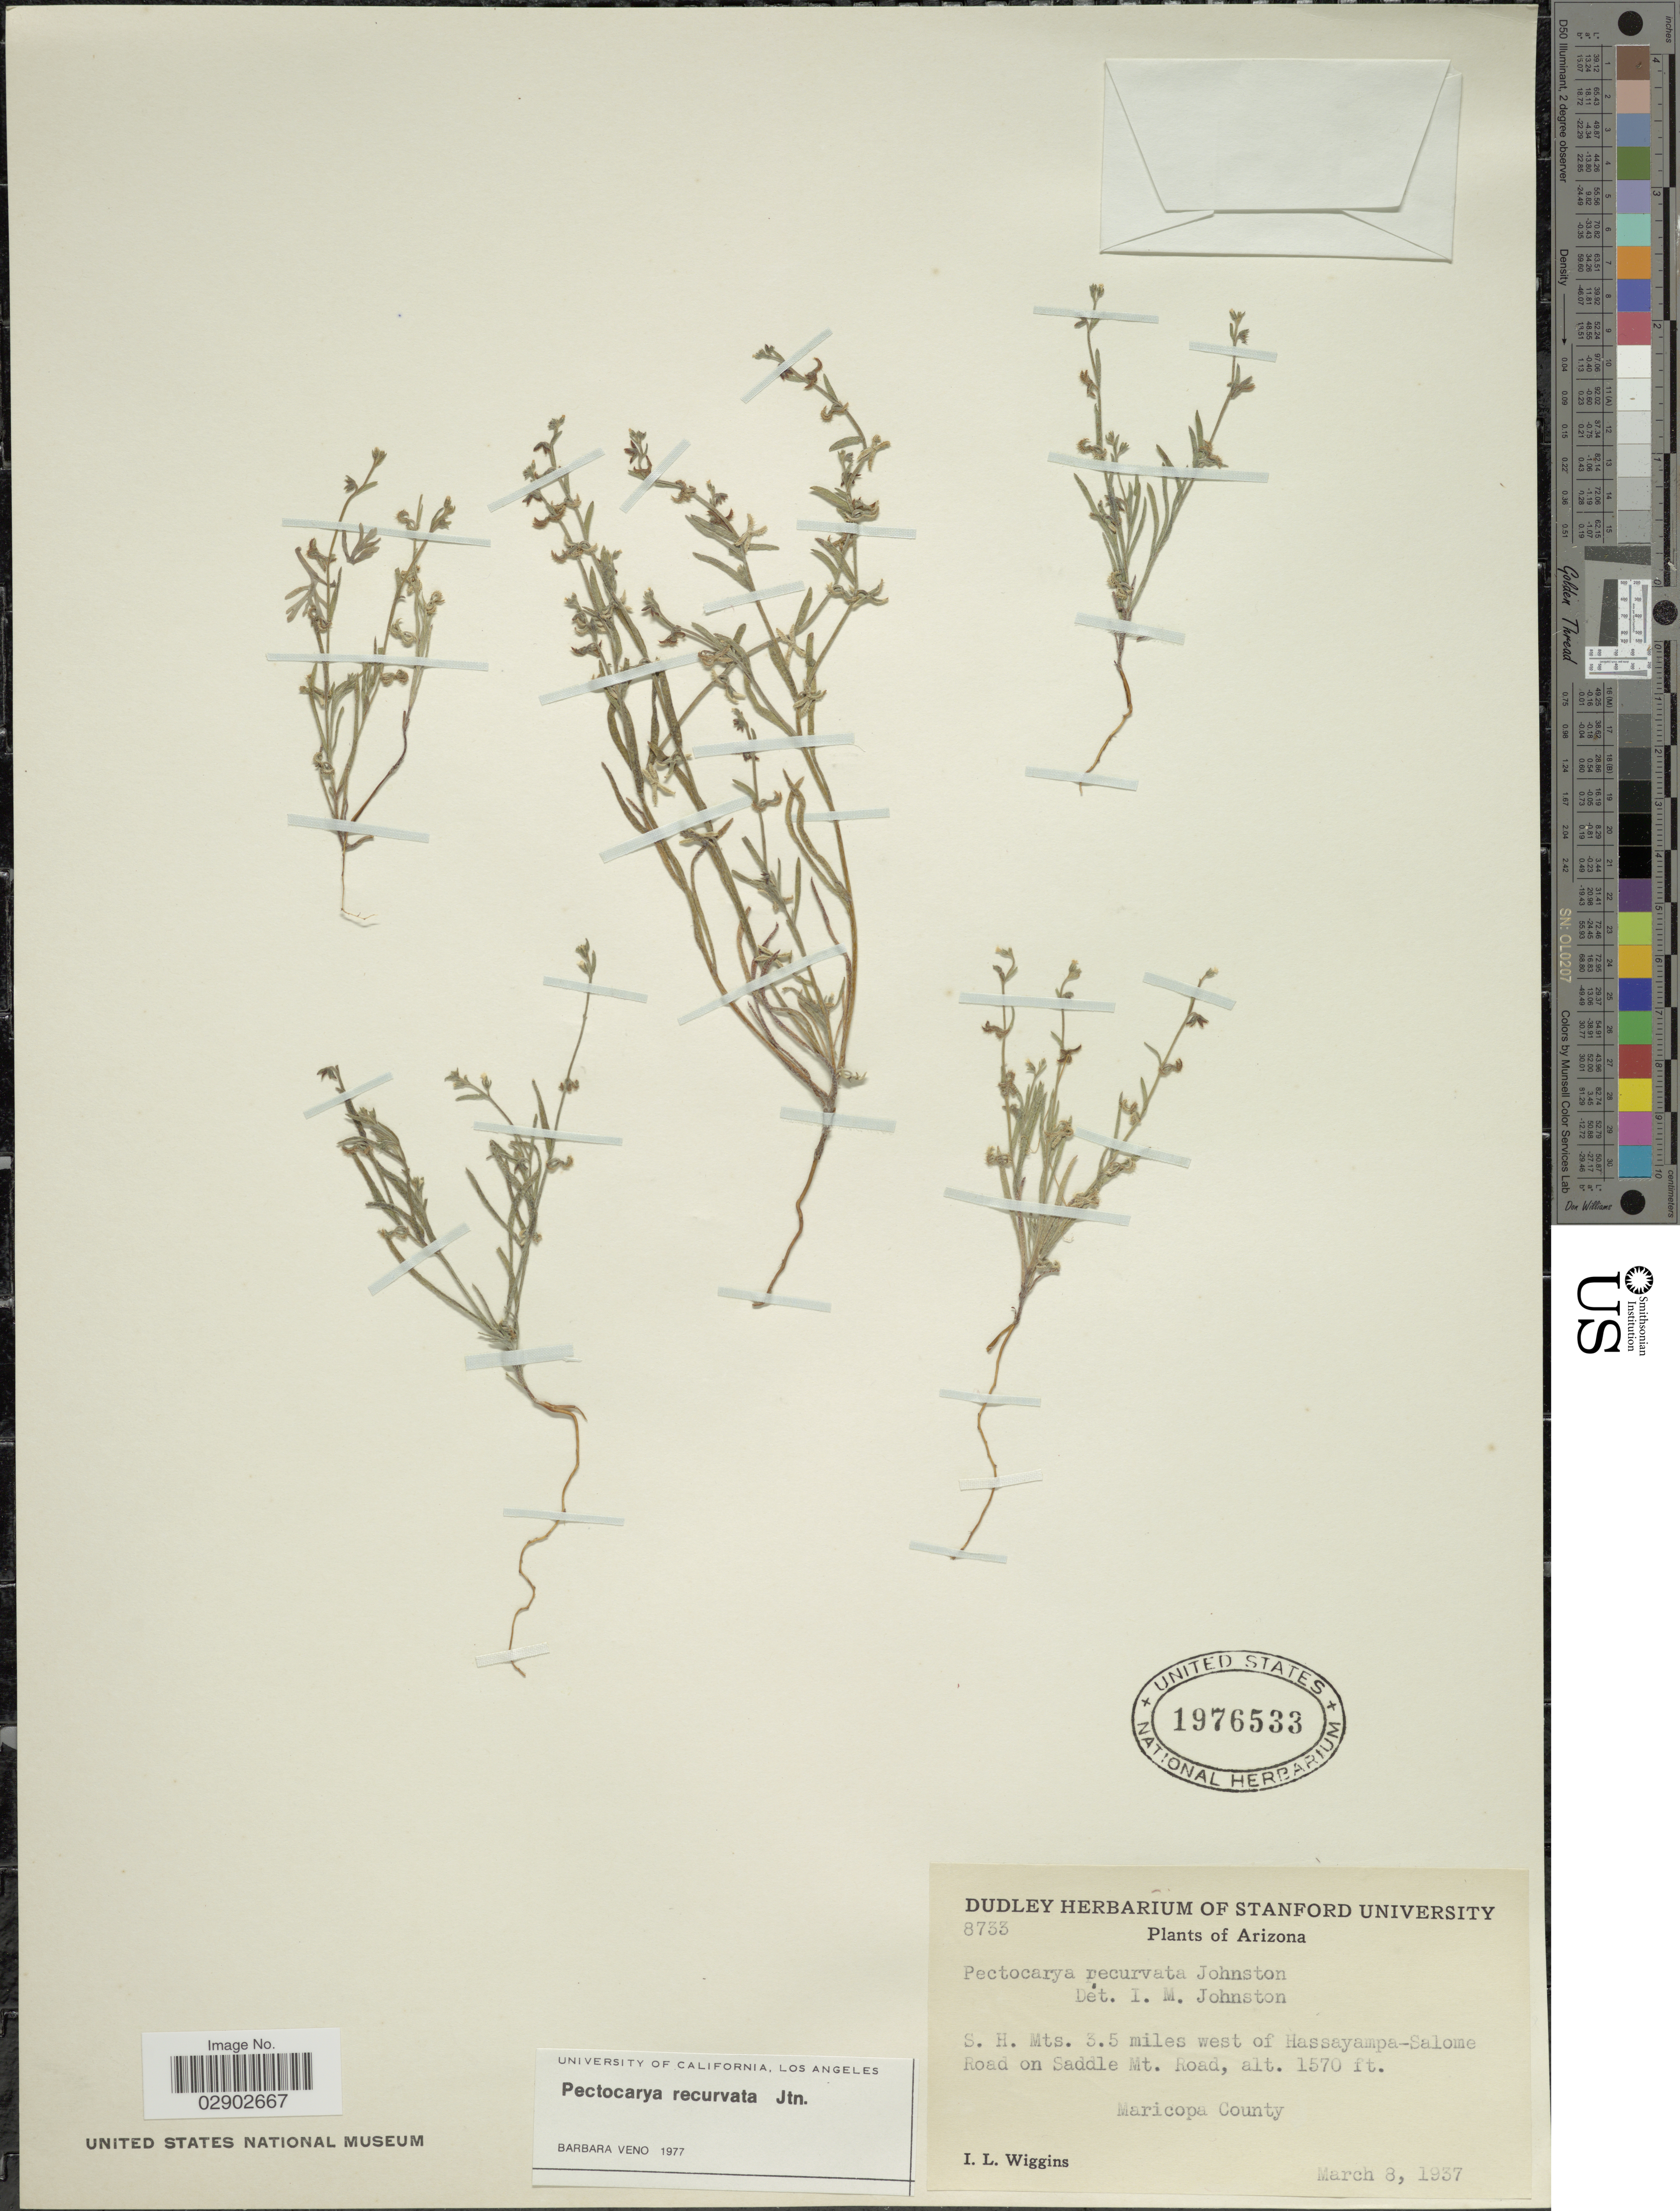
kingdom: Plantae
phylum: Tracheophyta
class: Magnoliopsida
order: Boraginales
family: Boraginaceae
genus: Pectocarya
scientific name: Pectocarya recurvata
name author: I.M. Johnst.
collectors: I. L. Wiggins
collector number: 8733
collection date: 1937-03-08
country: United States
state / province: Arizona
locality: S.H. Mts. 3.5 miles west of Hassayampa-Salome Road on Saddle Mt. Road. Maricopa County.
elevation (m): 1570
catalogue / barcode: US 1976533